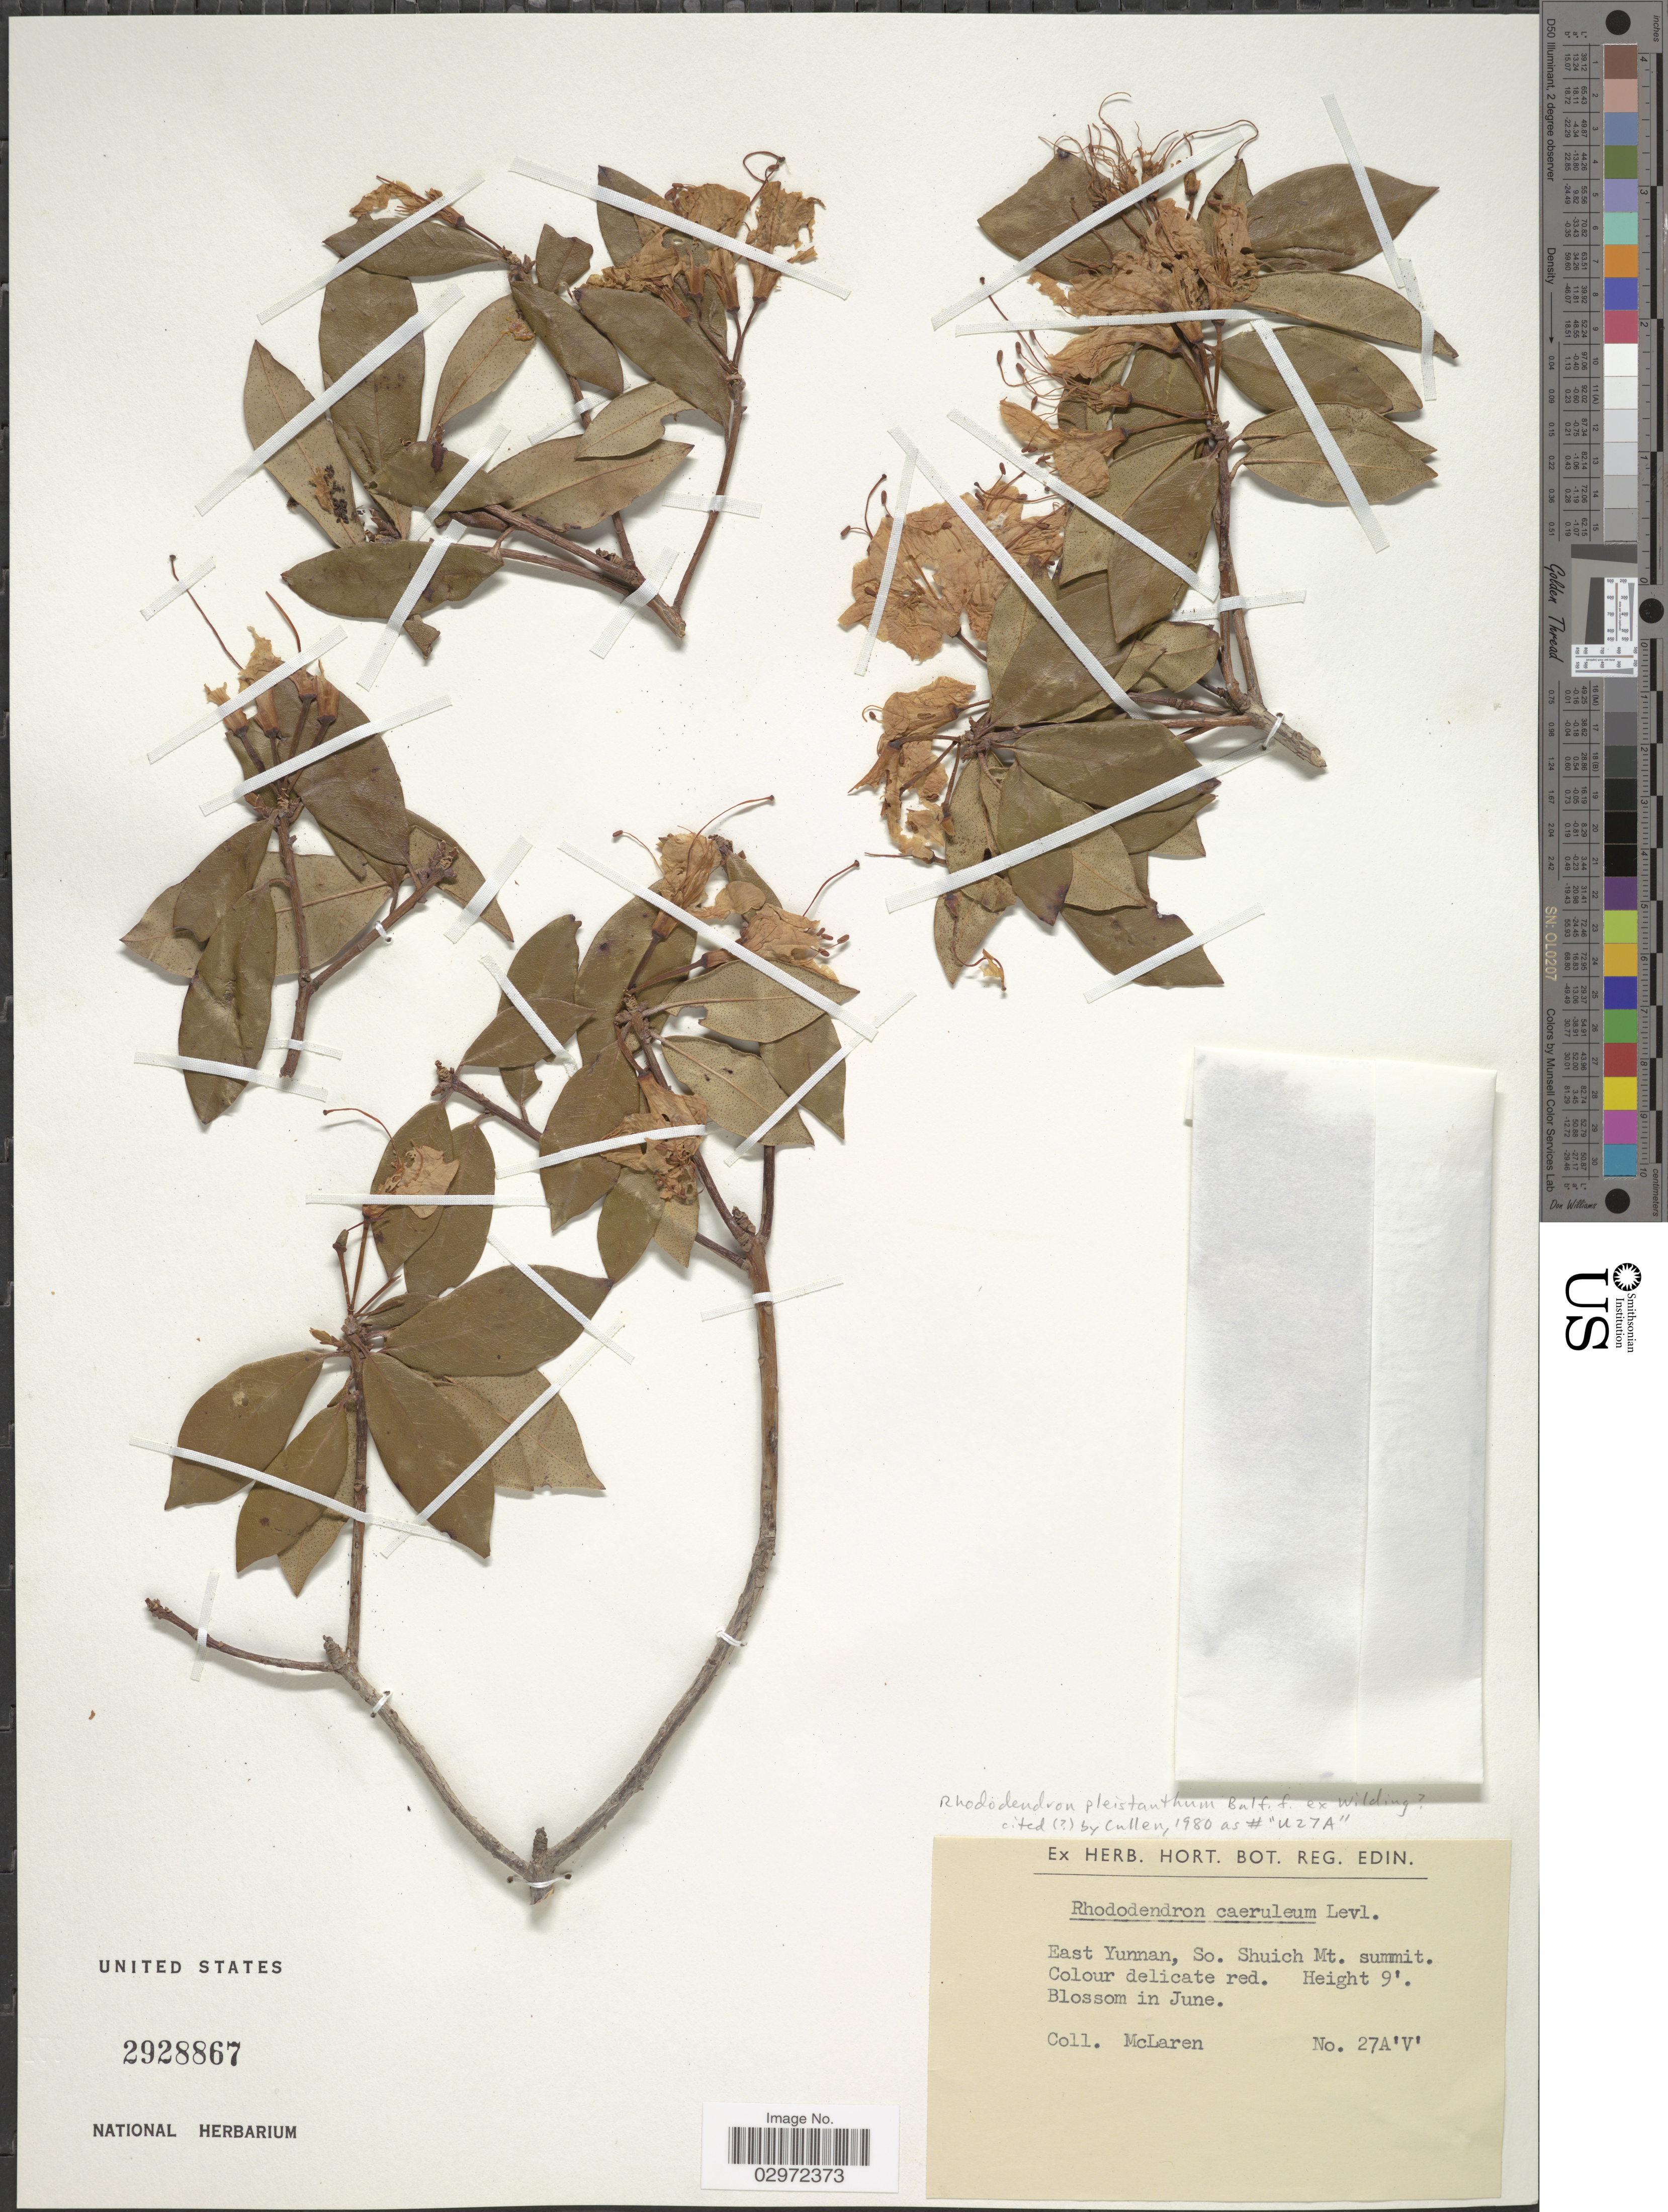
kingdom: Plantae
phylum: Tracheophyta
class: Magnoliopsida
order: Ericales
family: Ericaceae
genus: Rhododendron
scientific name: Rhododendron pleistanthum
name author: E.H. Wilding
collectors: McLaren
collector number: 274'V'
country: China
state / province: Yunnan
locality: East Yunnan, So. Shuich Mt. summit.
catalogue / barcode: US 2928867